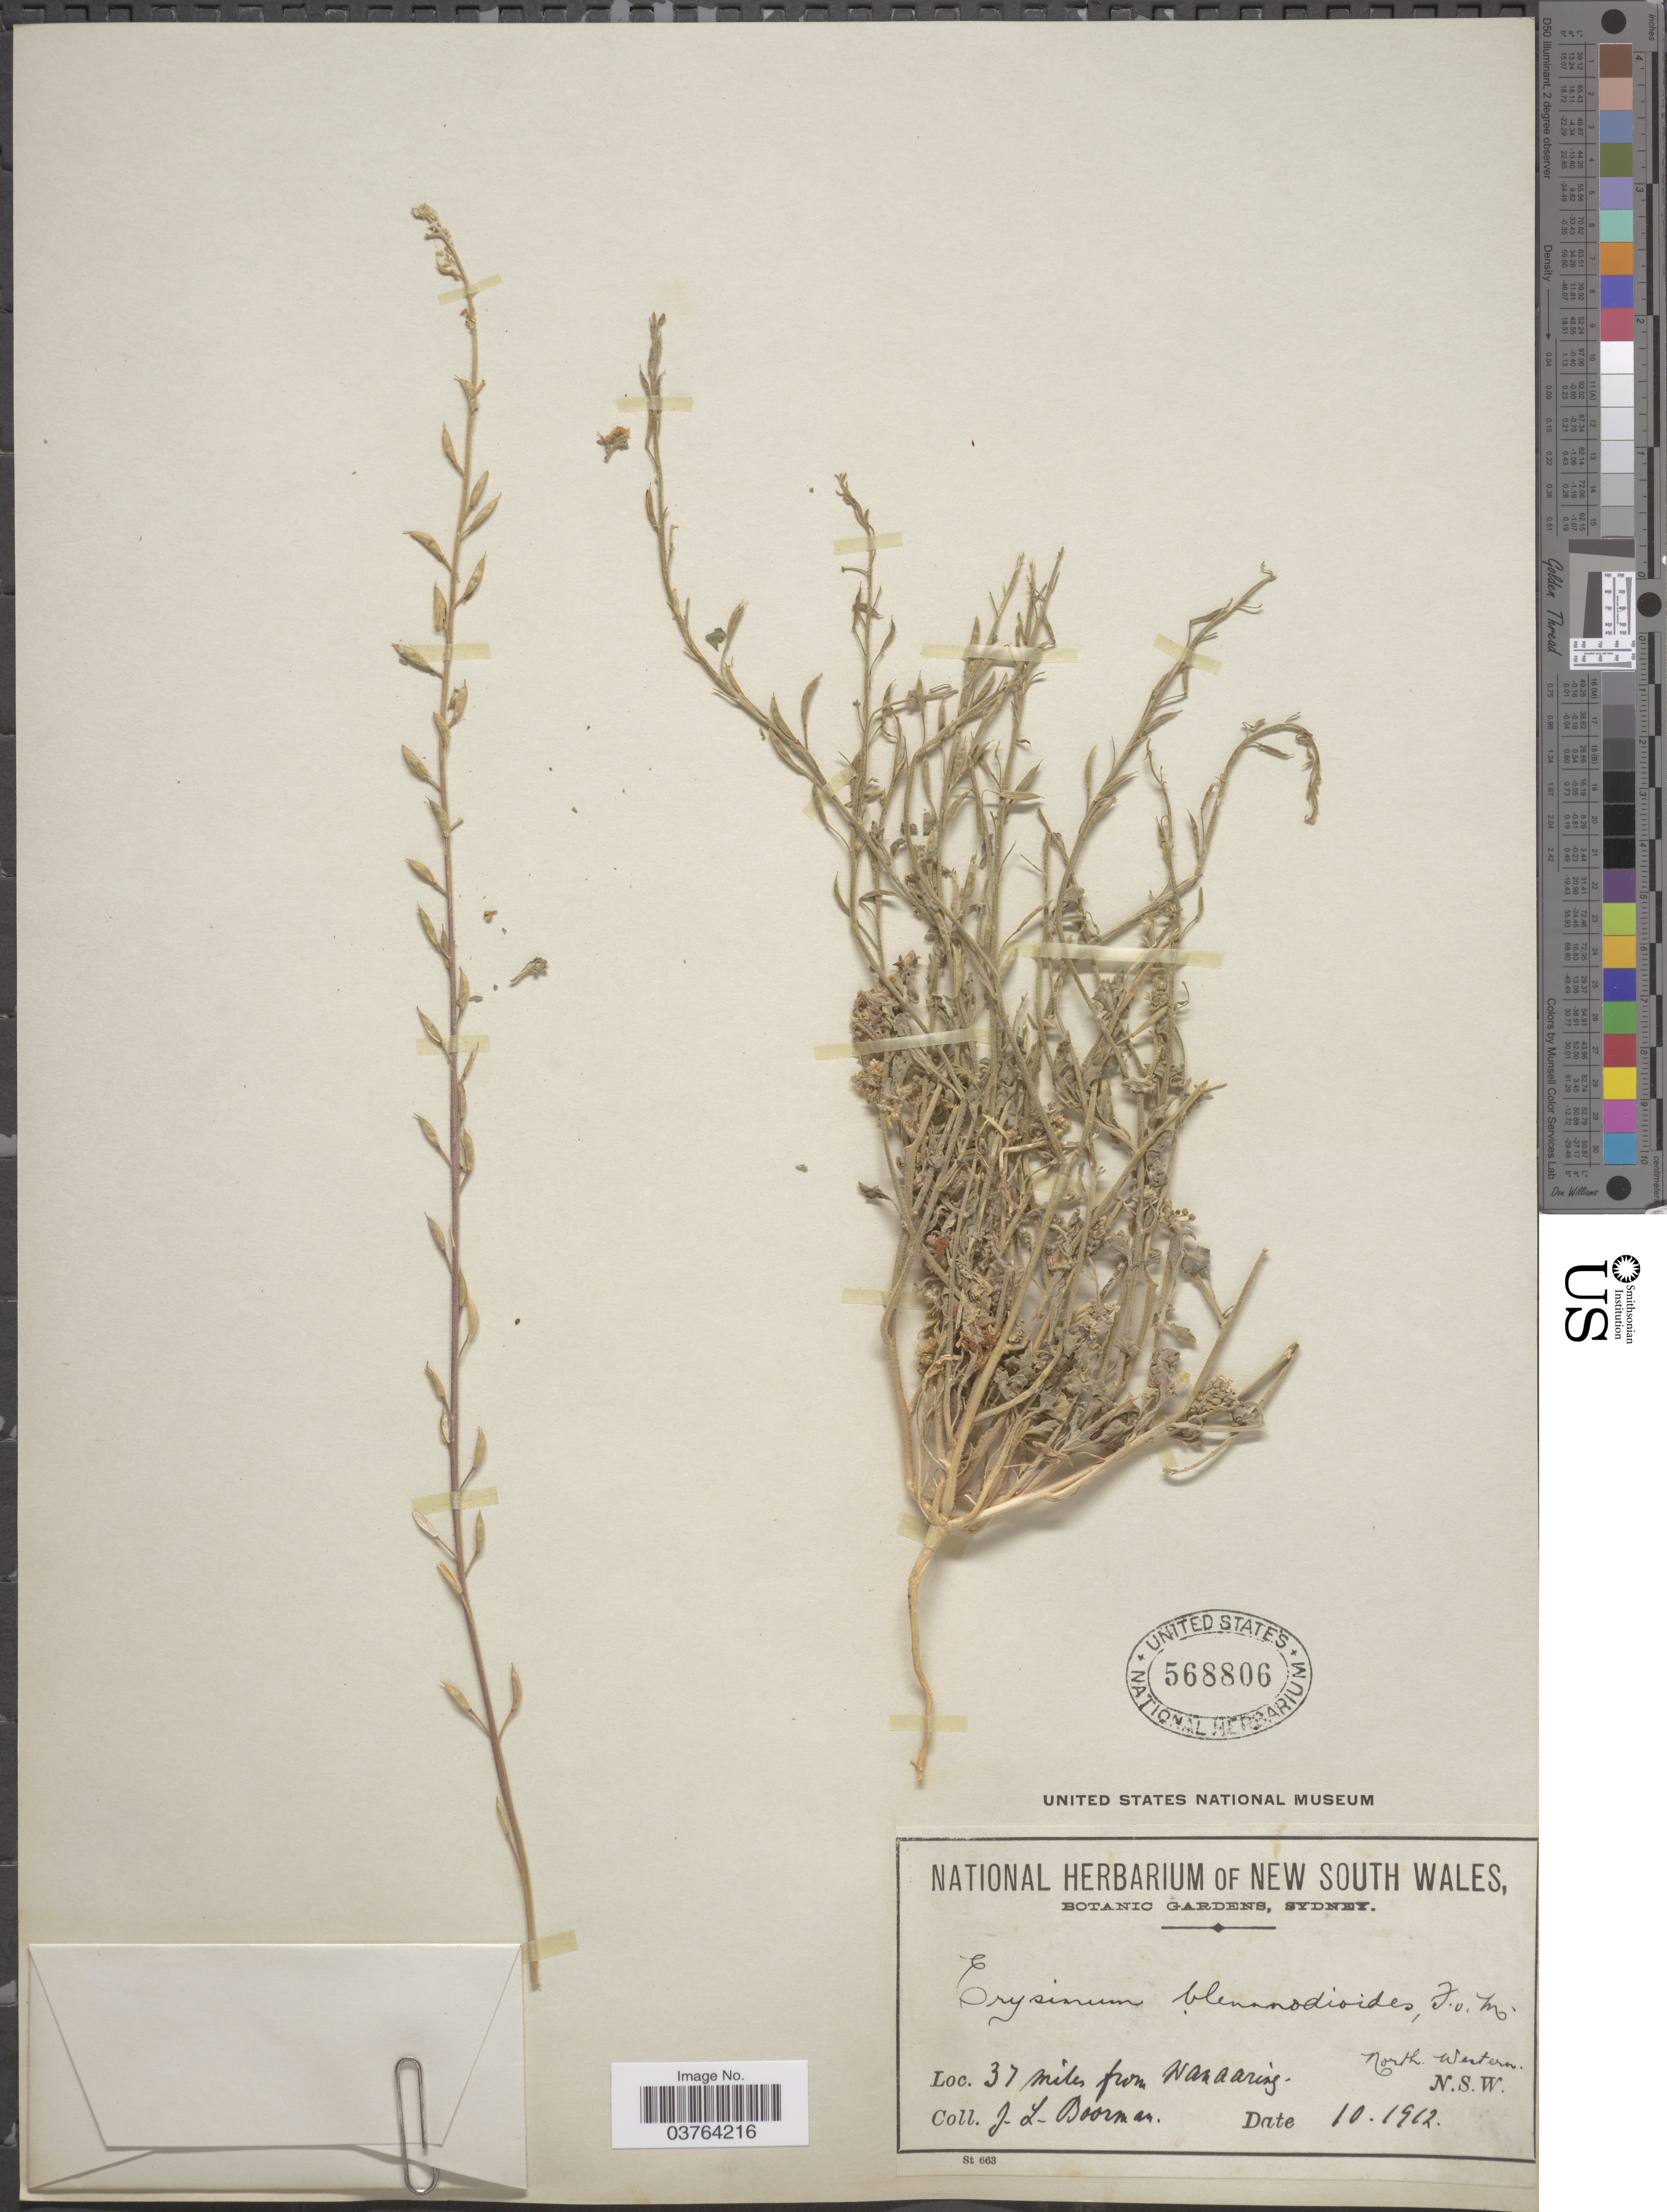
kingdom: Plantae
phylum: Tracheophyta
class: Magnoliopsida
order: Brassicales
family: Brassicaceae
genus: Blennodia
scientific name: Blennodia blennodioides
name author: (F. Muell.) Druce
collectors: J. Boorman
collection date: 1912-10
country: Australia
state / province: New South Wales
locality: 37 miles from Wanaaring. North Western N.S.W.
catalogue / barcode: US 568806